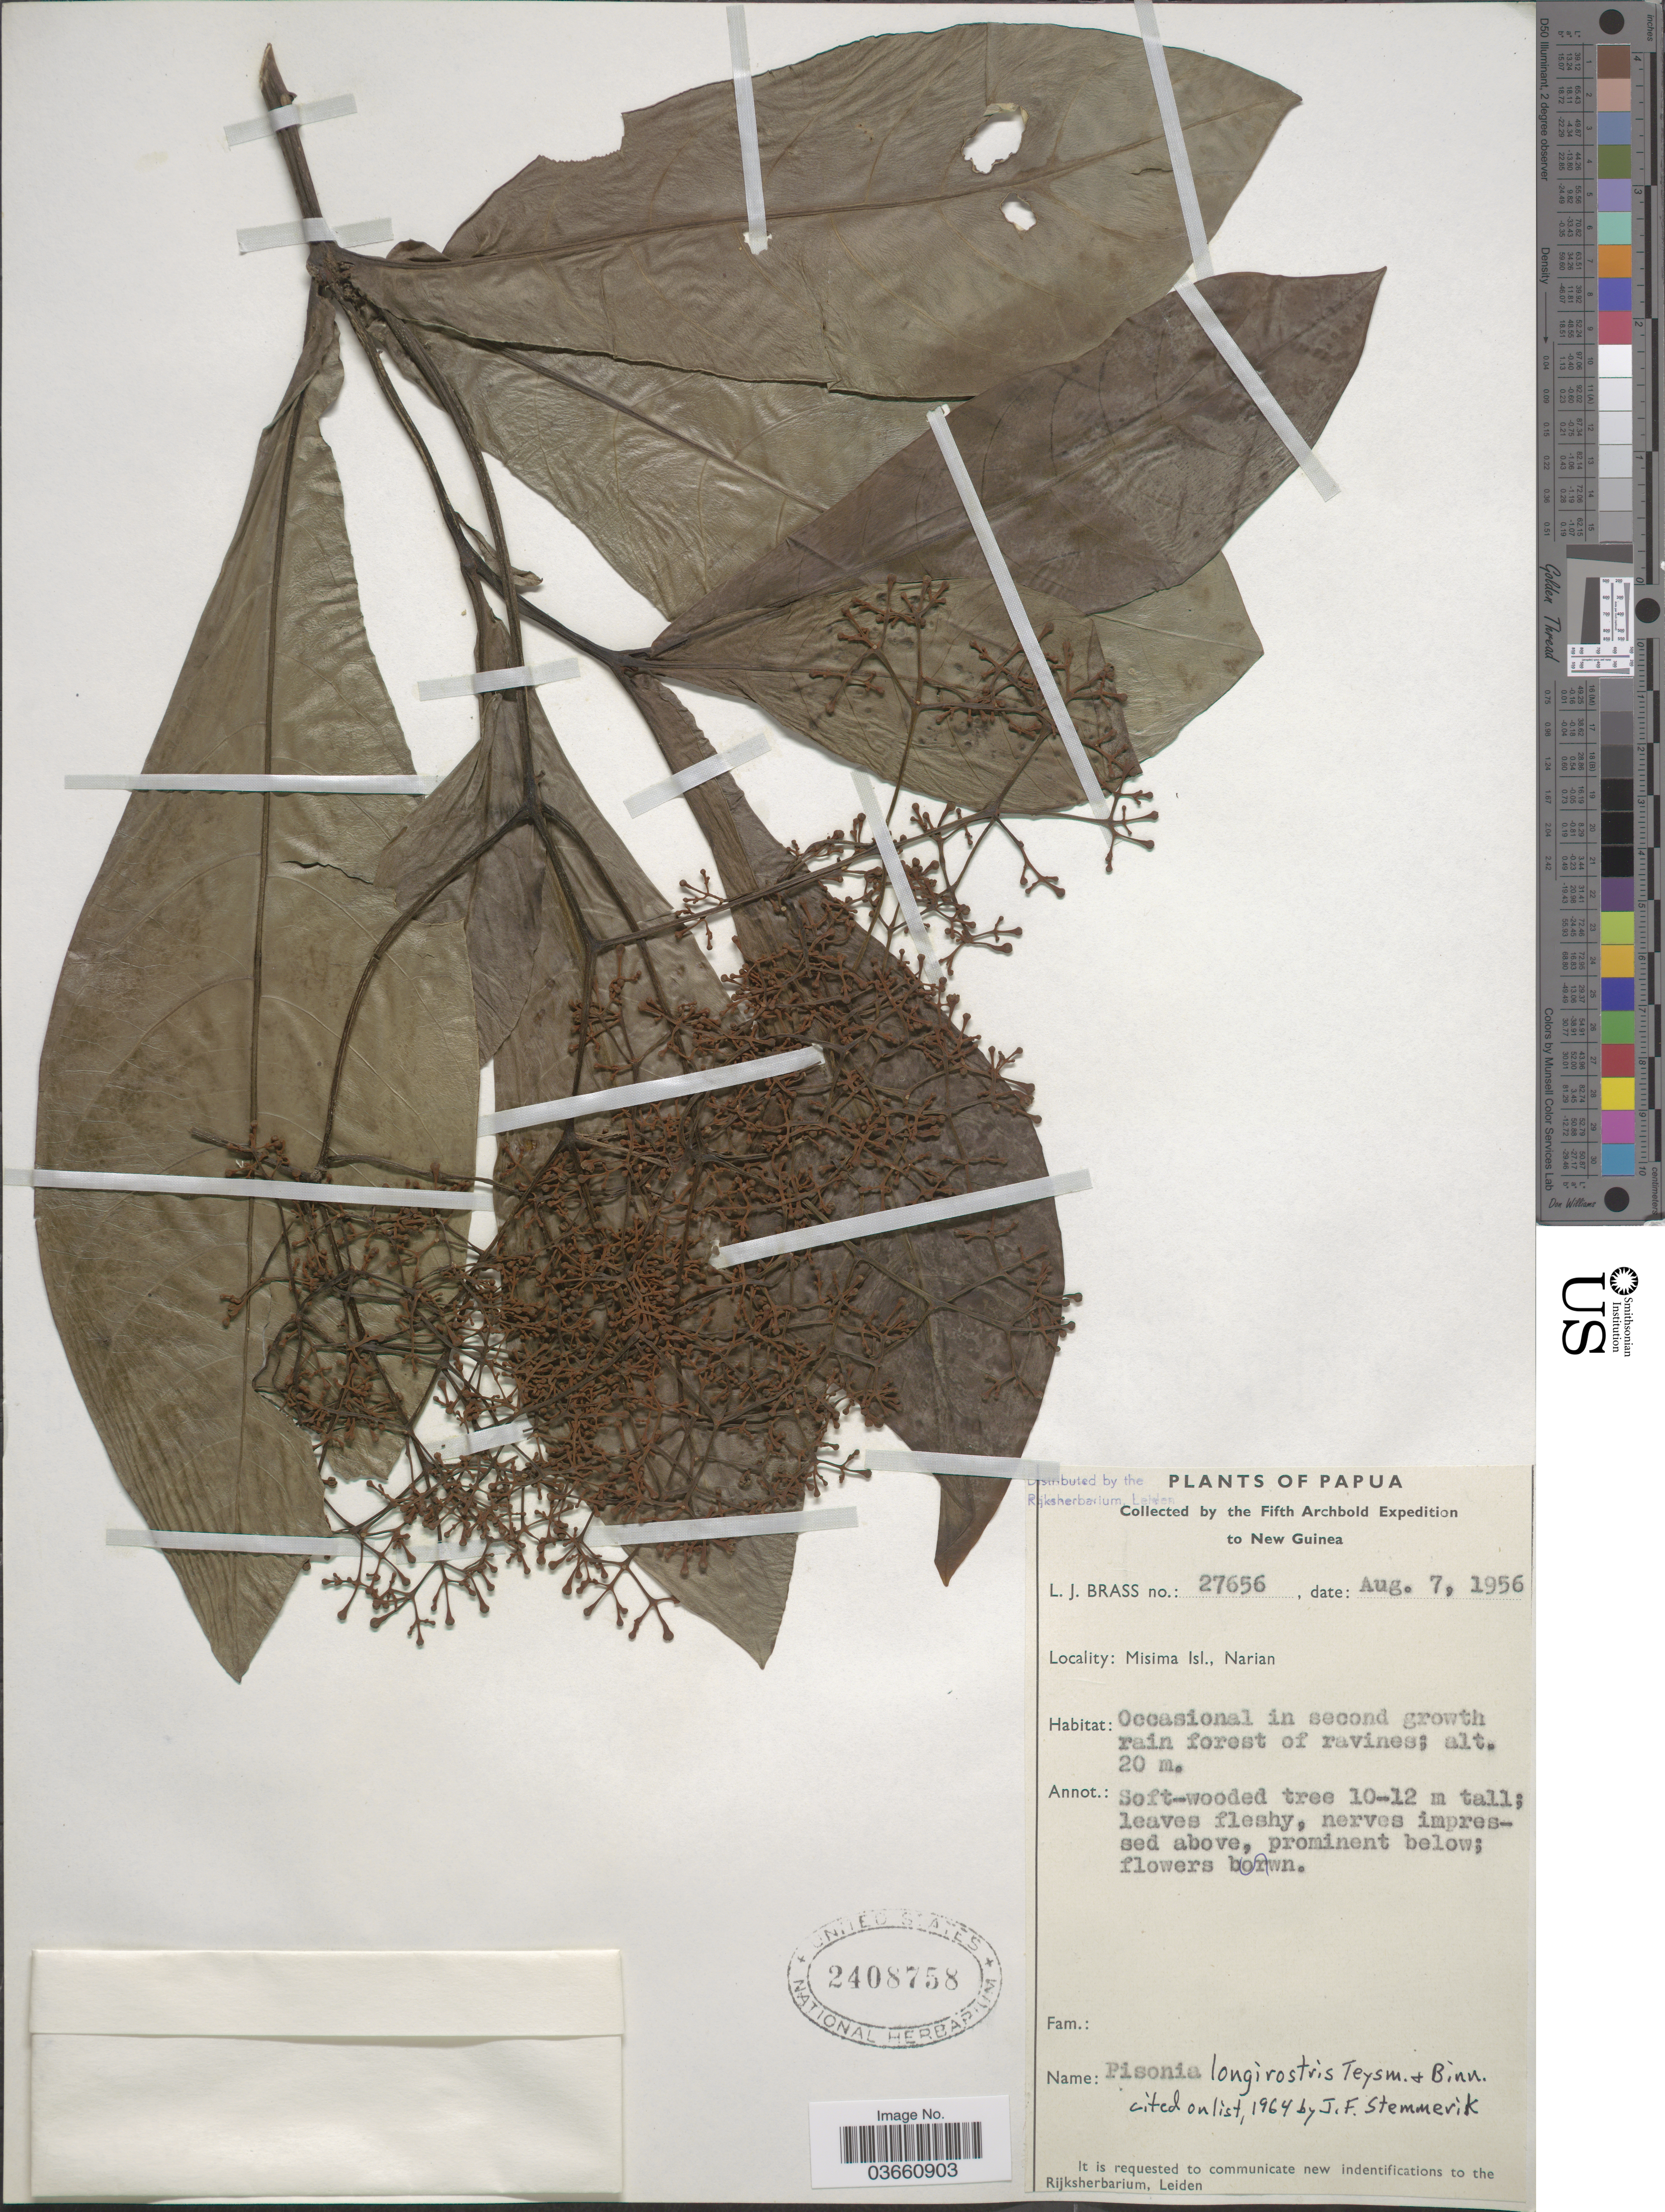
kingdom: Plantae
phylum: Tracheophyta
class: Magnoliopsida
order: Caryophyllales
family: Nyctaginaceae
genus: Ceodes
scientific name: Ceodes longirostris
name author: (Teijsm. & Binn.) Merr. & L.M. Perry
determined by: Wagner, W. L., (BOT), Smithsonian Institution - National Museum of Natural History (UNITED STATES)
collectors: L. J. Brass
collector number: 27656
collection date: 1956-08-07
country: Papua New Guinea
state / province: Milne Bay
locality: Papua. New Guinea. Misima Isl., Narian.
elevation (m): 20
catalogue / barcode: US 2408758